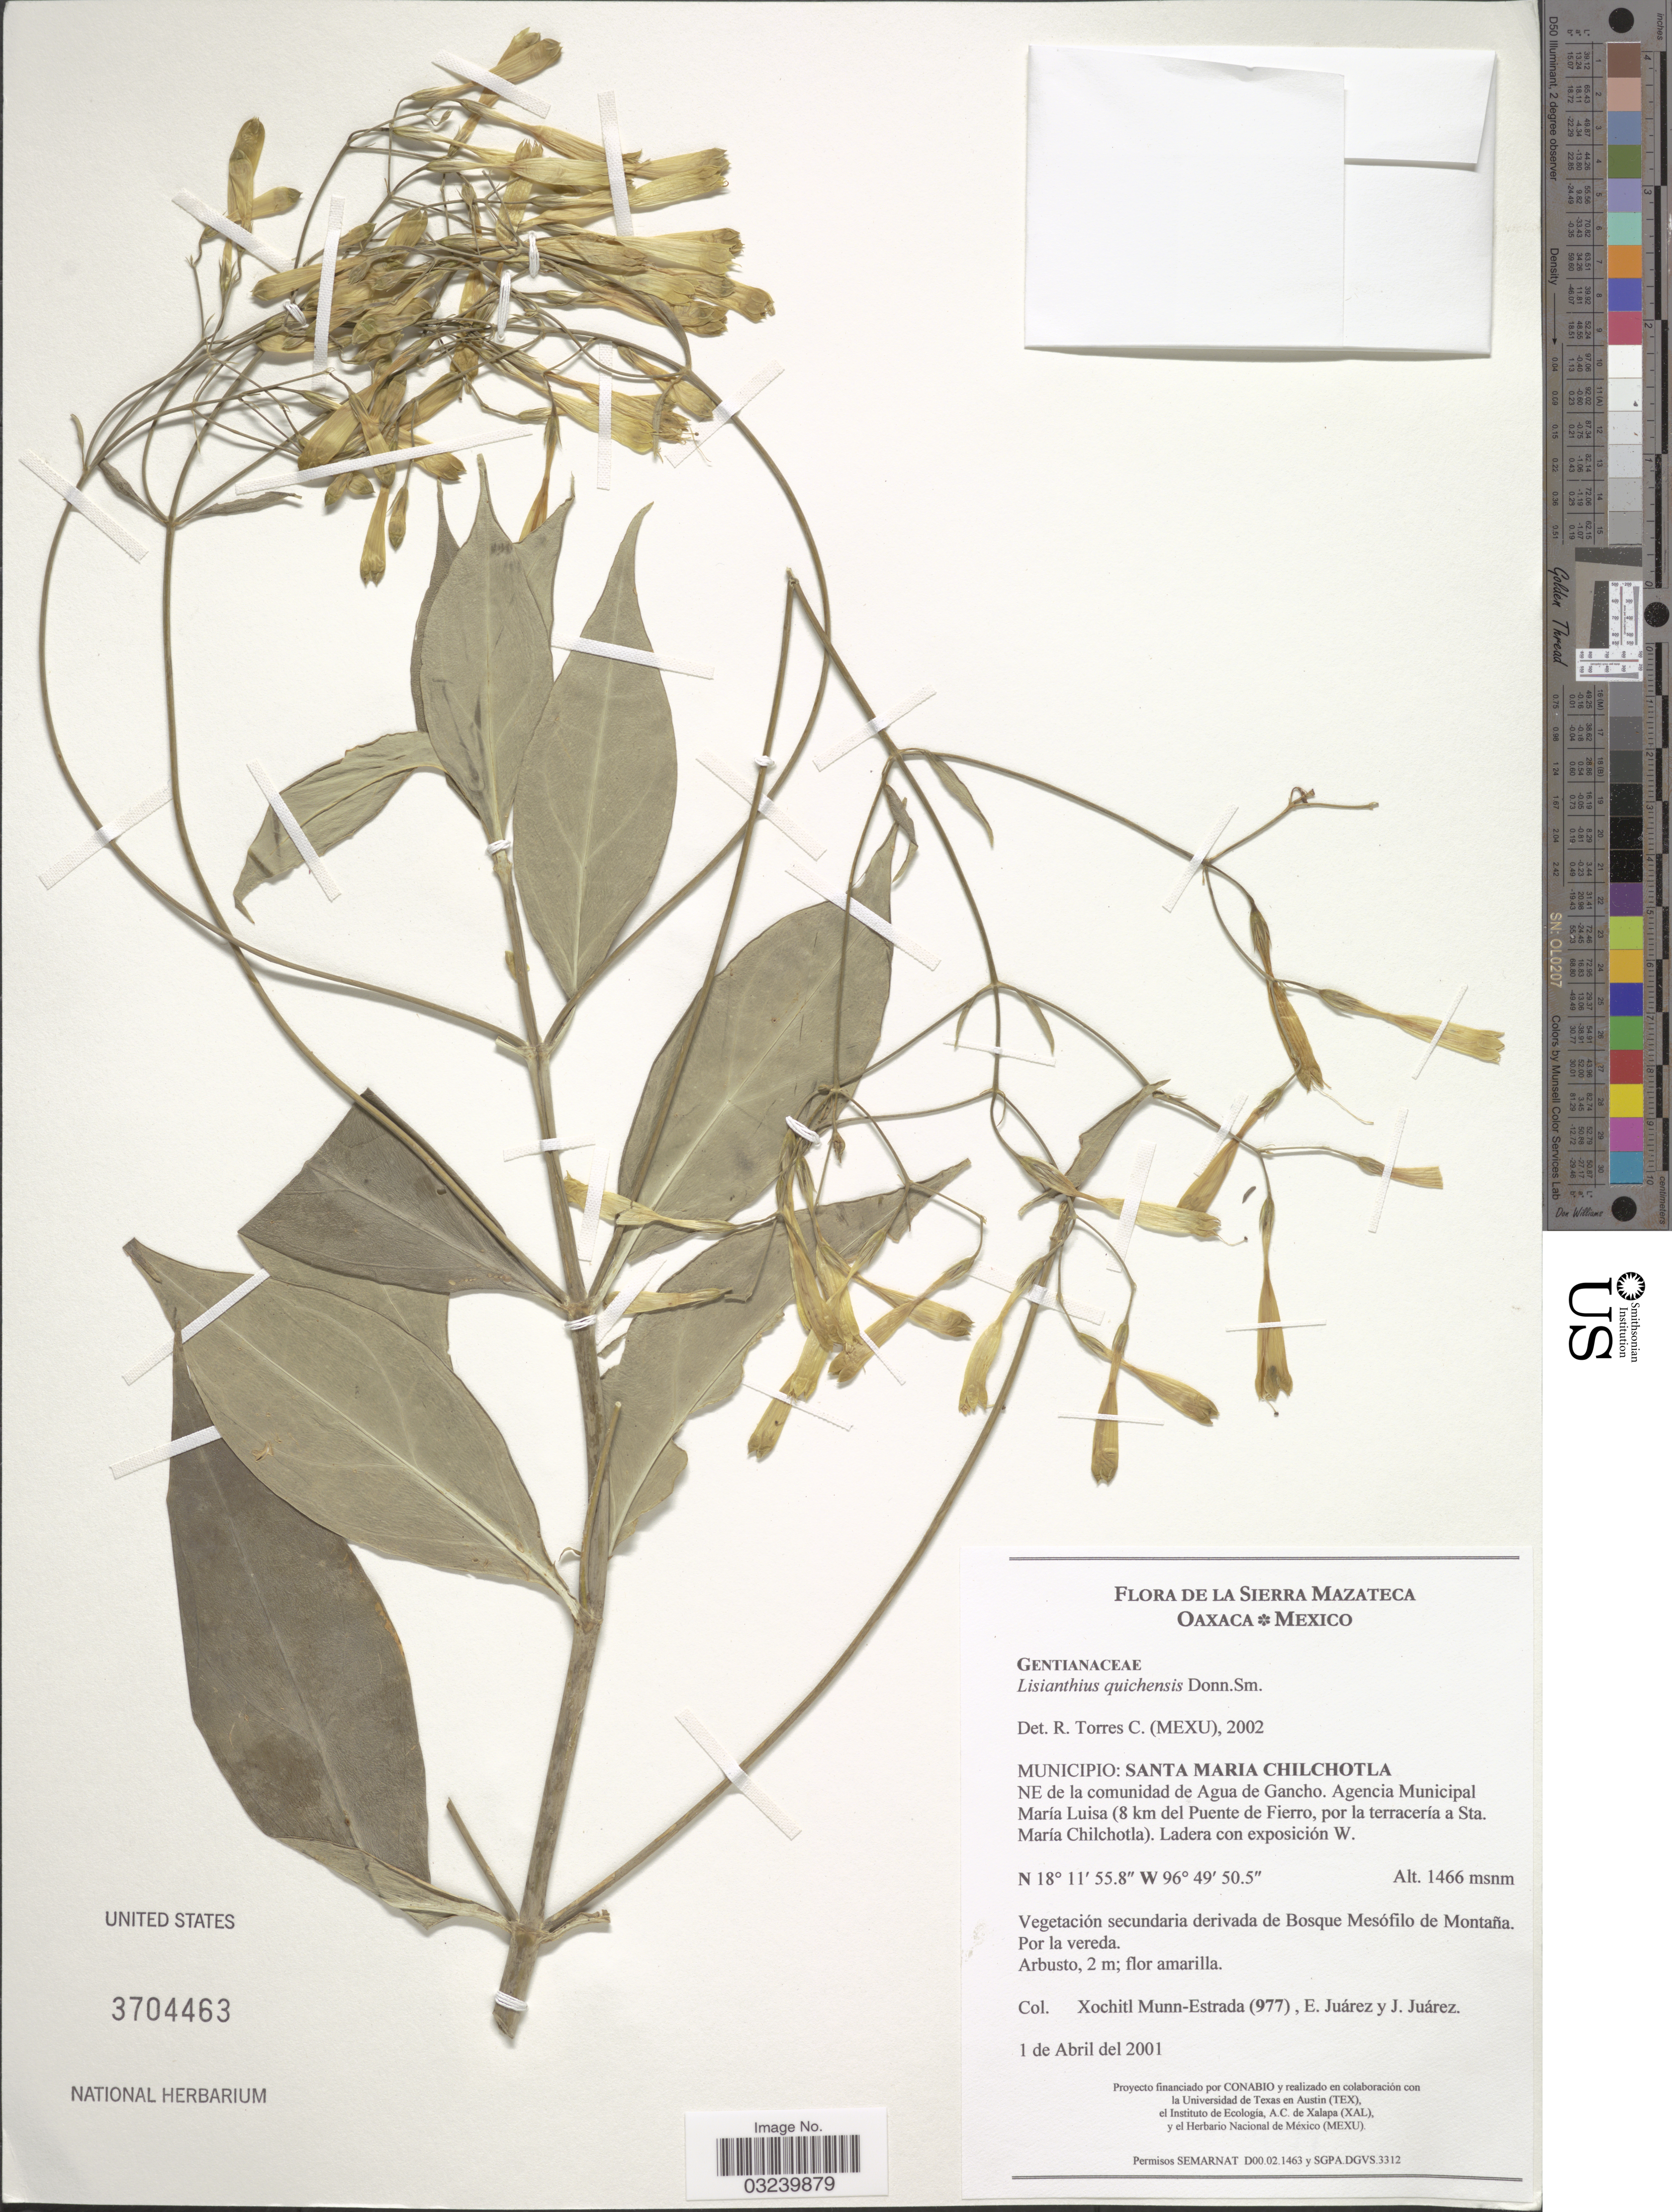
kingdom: Plantae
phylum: Tracheophyta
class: Magnoliopsida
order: Gentianales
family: Gentianaceae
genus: Lisianthius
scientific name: Lisianthius quichensis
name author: Donn. Sm.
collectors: X. Munn-Estrada, E. Juarez & J. Juarez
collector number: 977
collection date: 2001-04-01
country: Mexico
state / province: Oaxaca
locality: De La Sierra Mazateca, Municipio: Santa Maria Chilchotla, NE de la comunidad de Agua de Gancho, Agencia Municipal María Luisa (8 km del Puente de Fierro, por la terracería a Sta. María Chilchotla).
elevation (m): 1466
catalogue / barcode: US 3704463